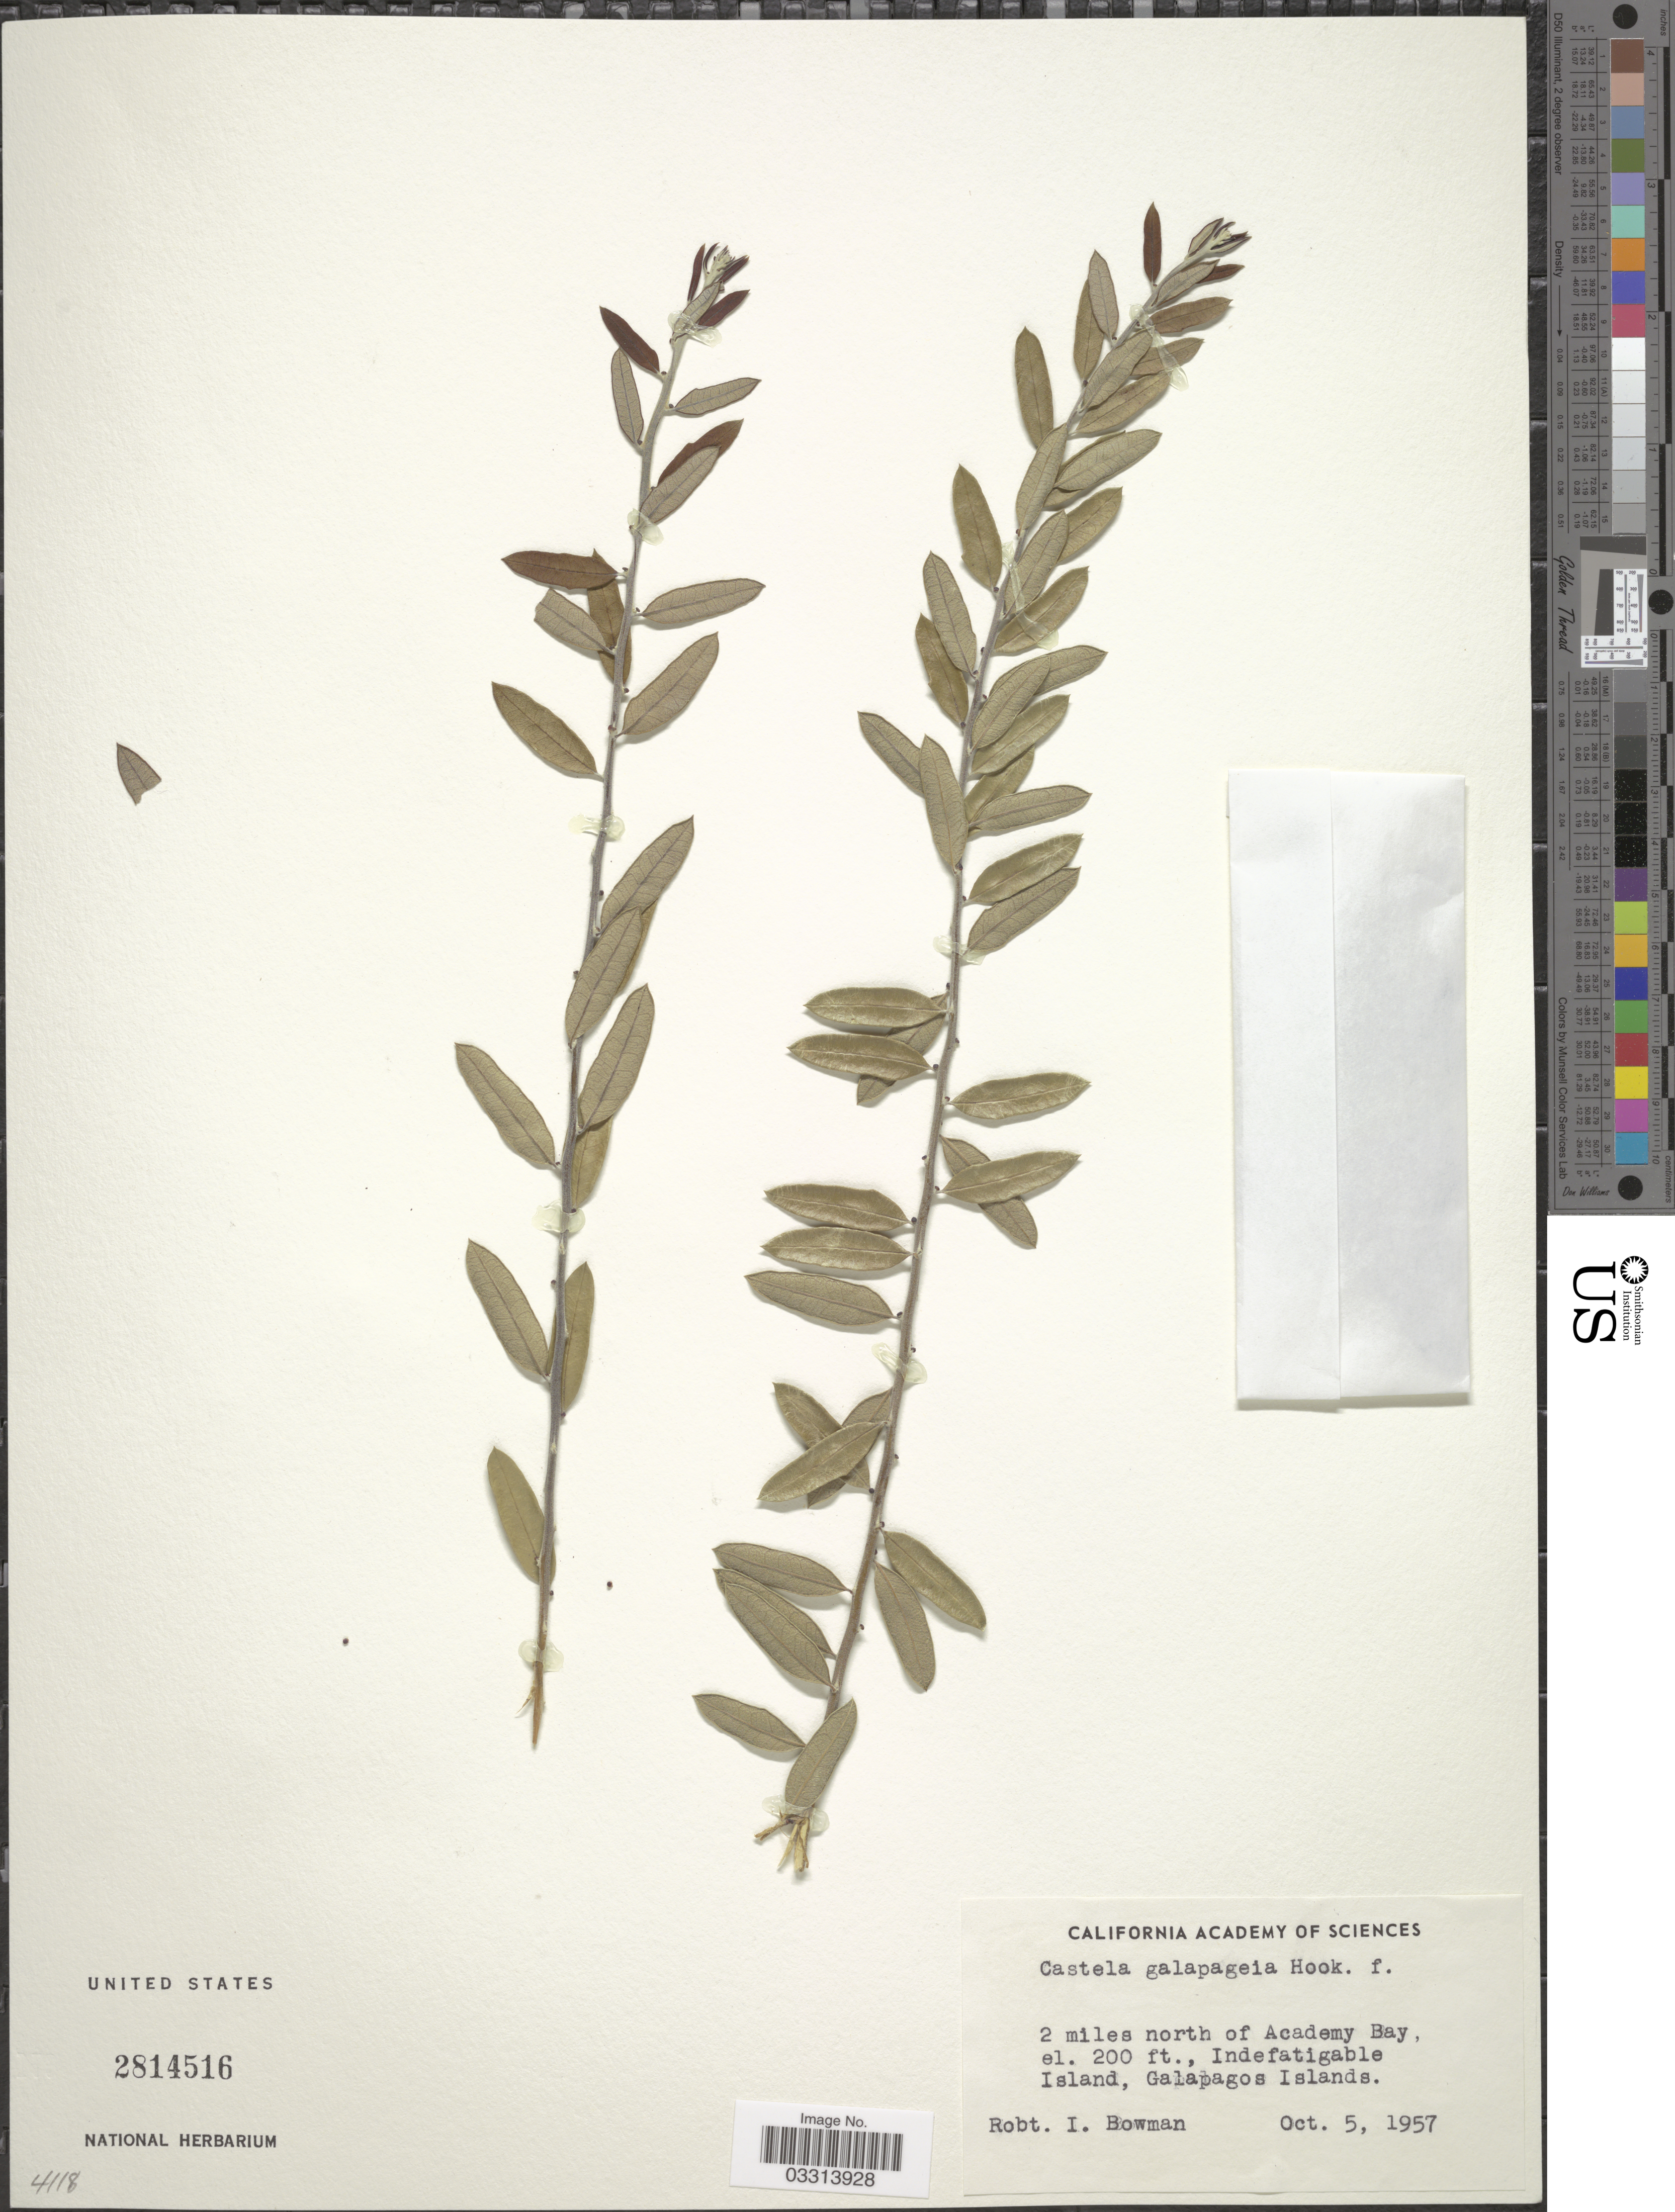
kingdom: Plantae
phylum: Tracheophyta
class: Magnoliopsida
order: Sapindales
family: Simaroubaceae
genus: Castela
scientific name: Castela galapageia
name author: Hook. f.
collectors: R. Bowman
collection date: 1957-10-05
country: Ecuador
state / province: Colón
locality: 2 miles north of Academy Bay, Indefatigable Island, Galapagos Islands.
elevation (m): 61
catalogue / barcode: US 2814516